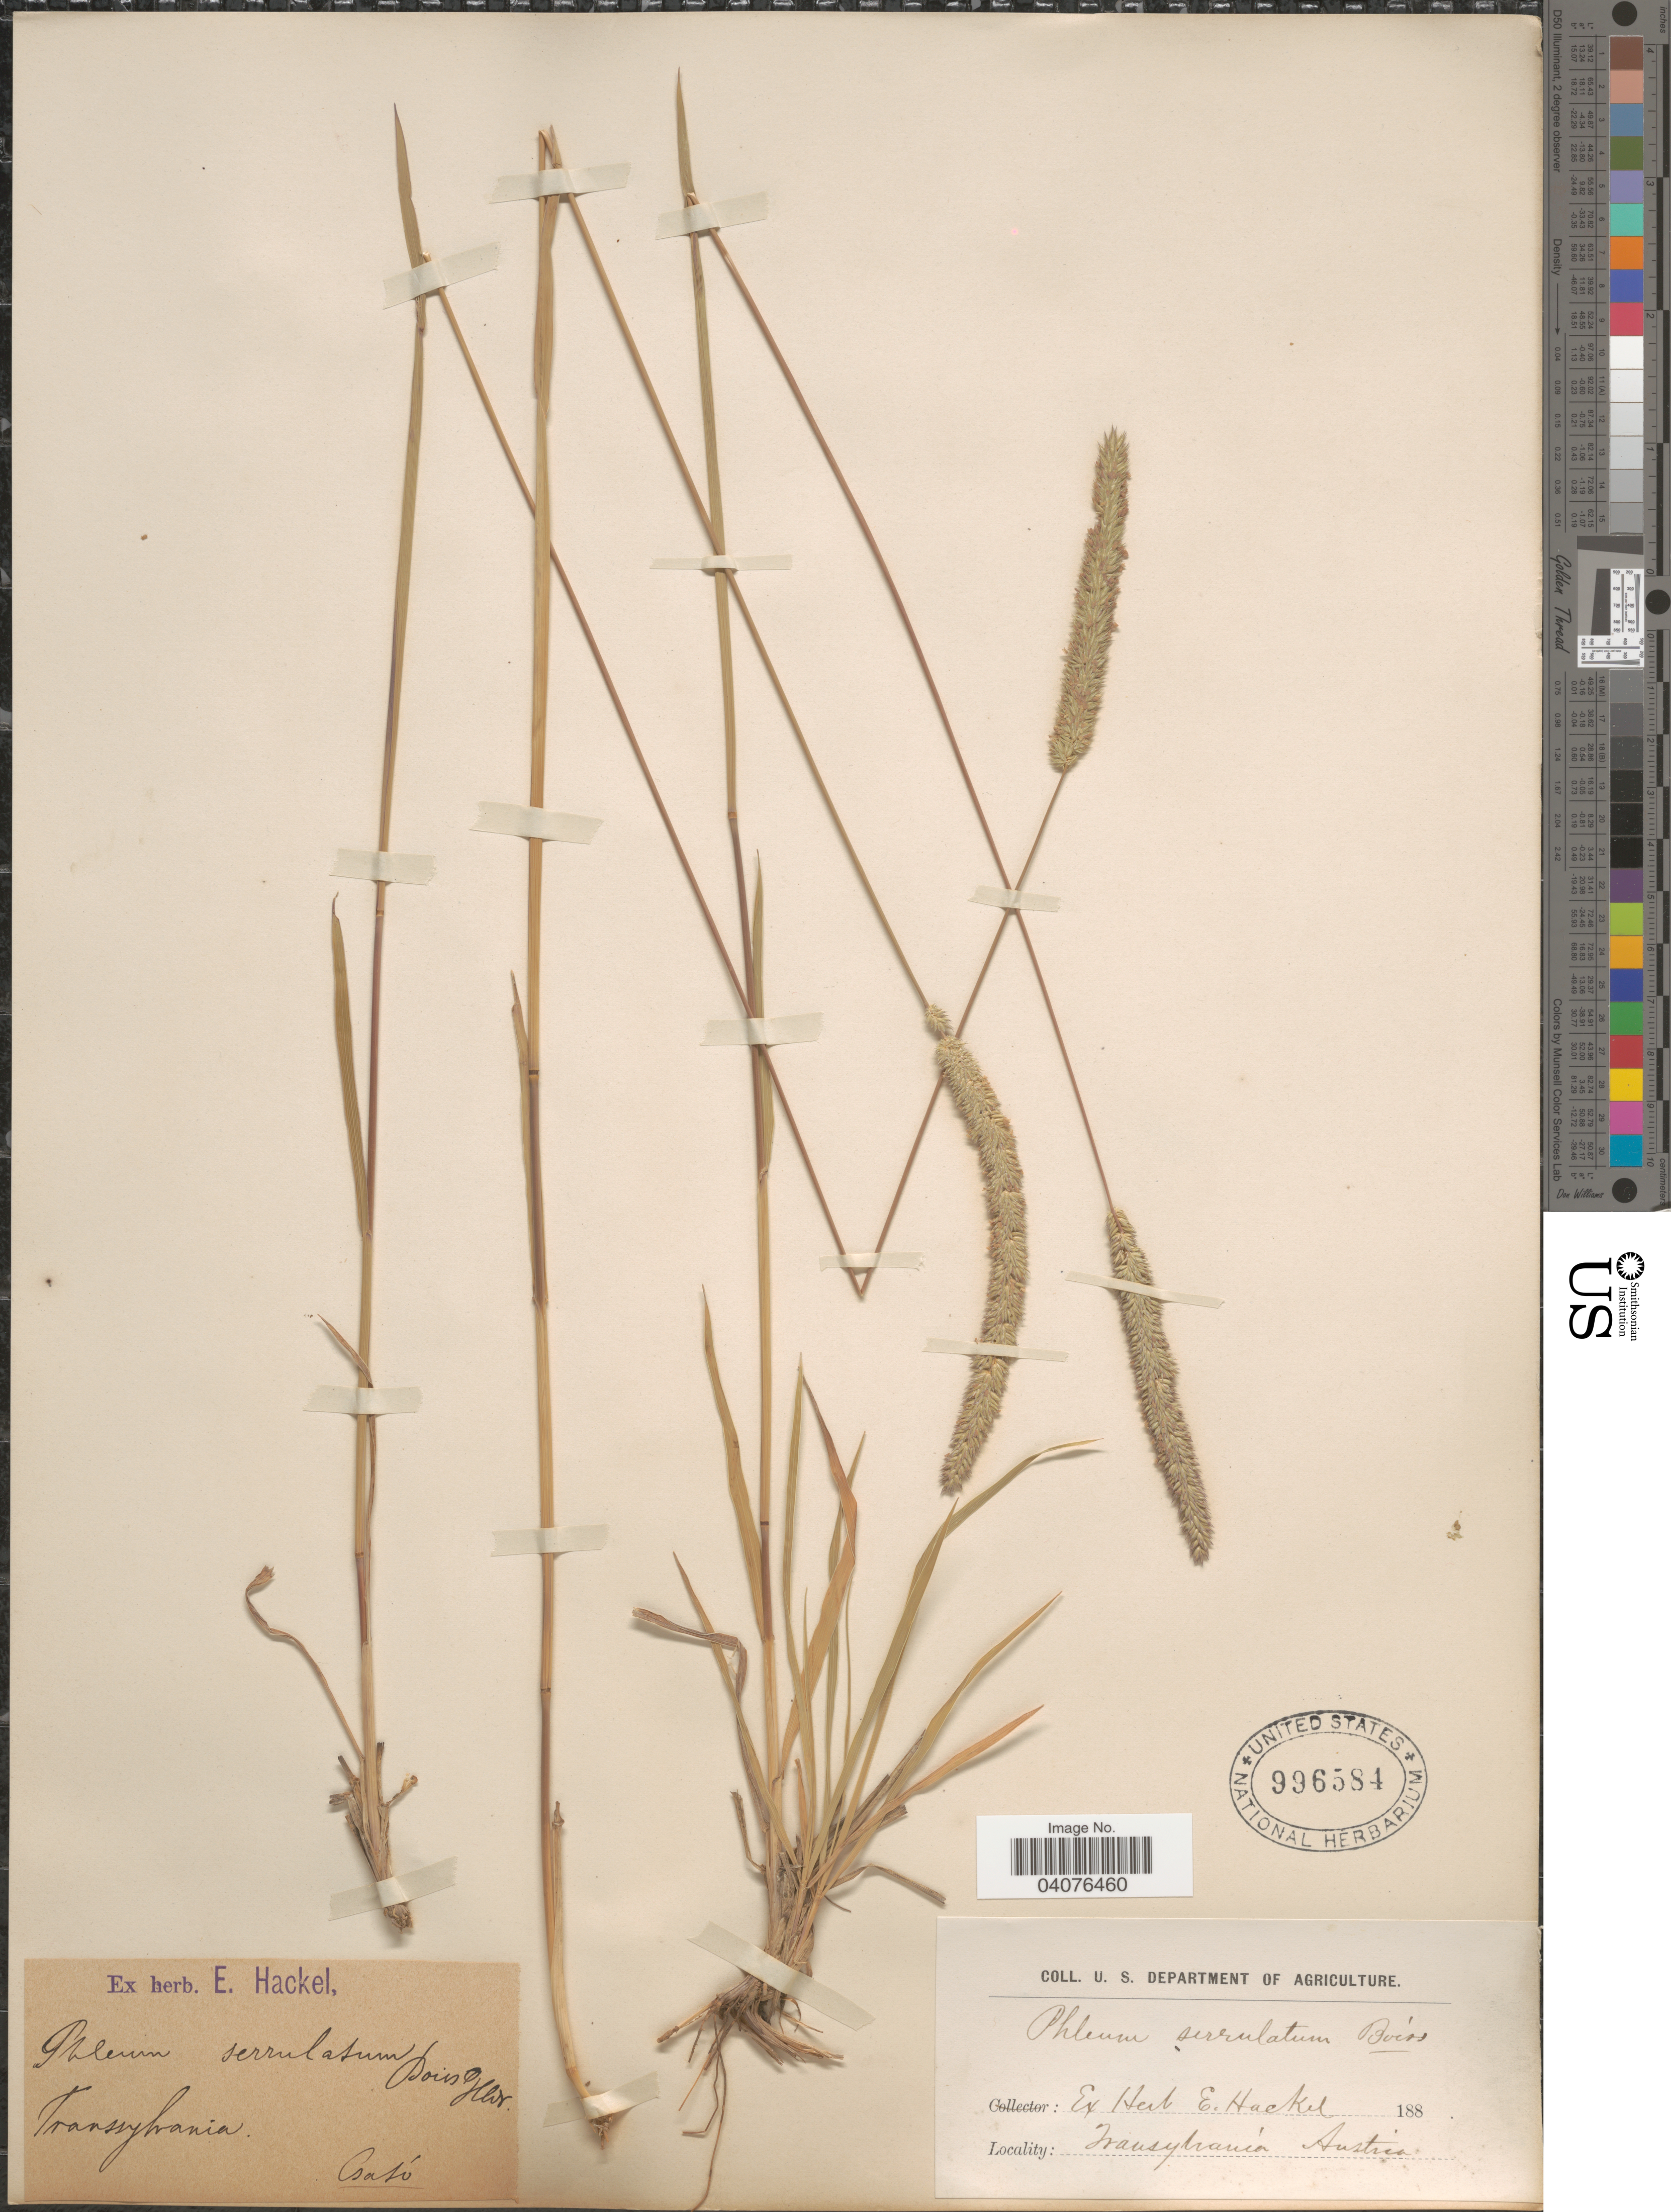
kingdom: Plantae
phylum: Tracheophyta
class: Liliopsida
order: Poales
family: Poaceae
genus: Phleum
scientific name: Phleum phleoides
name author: (L.) H. Karst.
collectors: Csató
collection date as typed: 188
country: Romania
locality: Transsylvania.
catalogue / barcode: US 996584